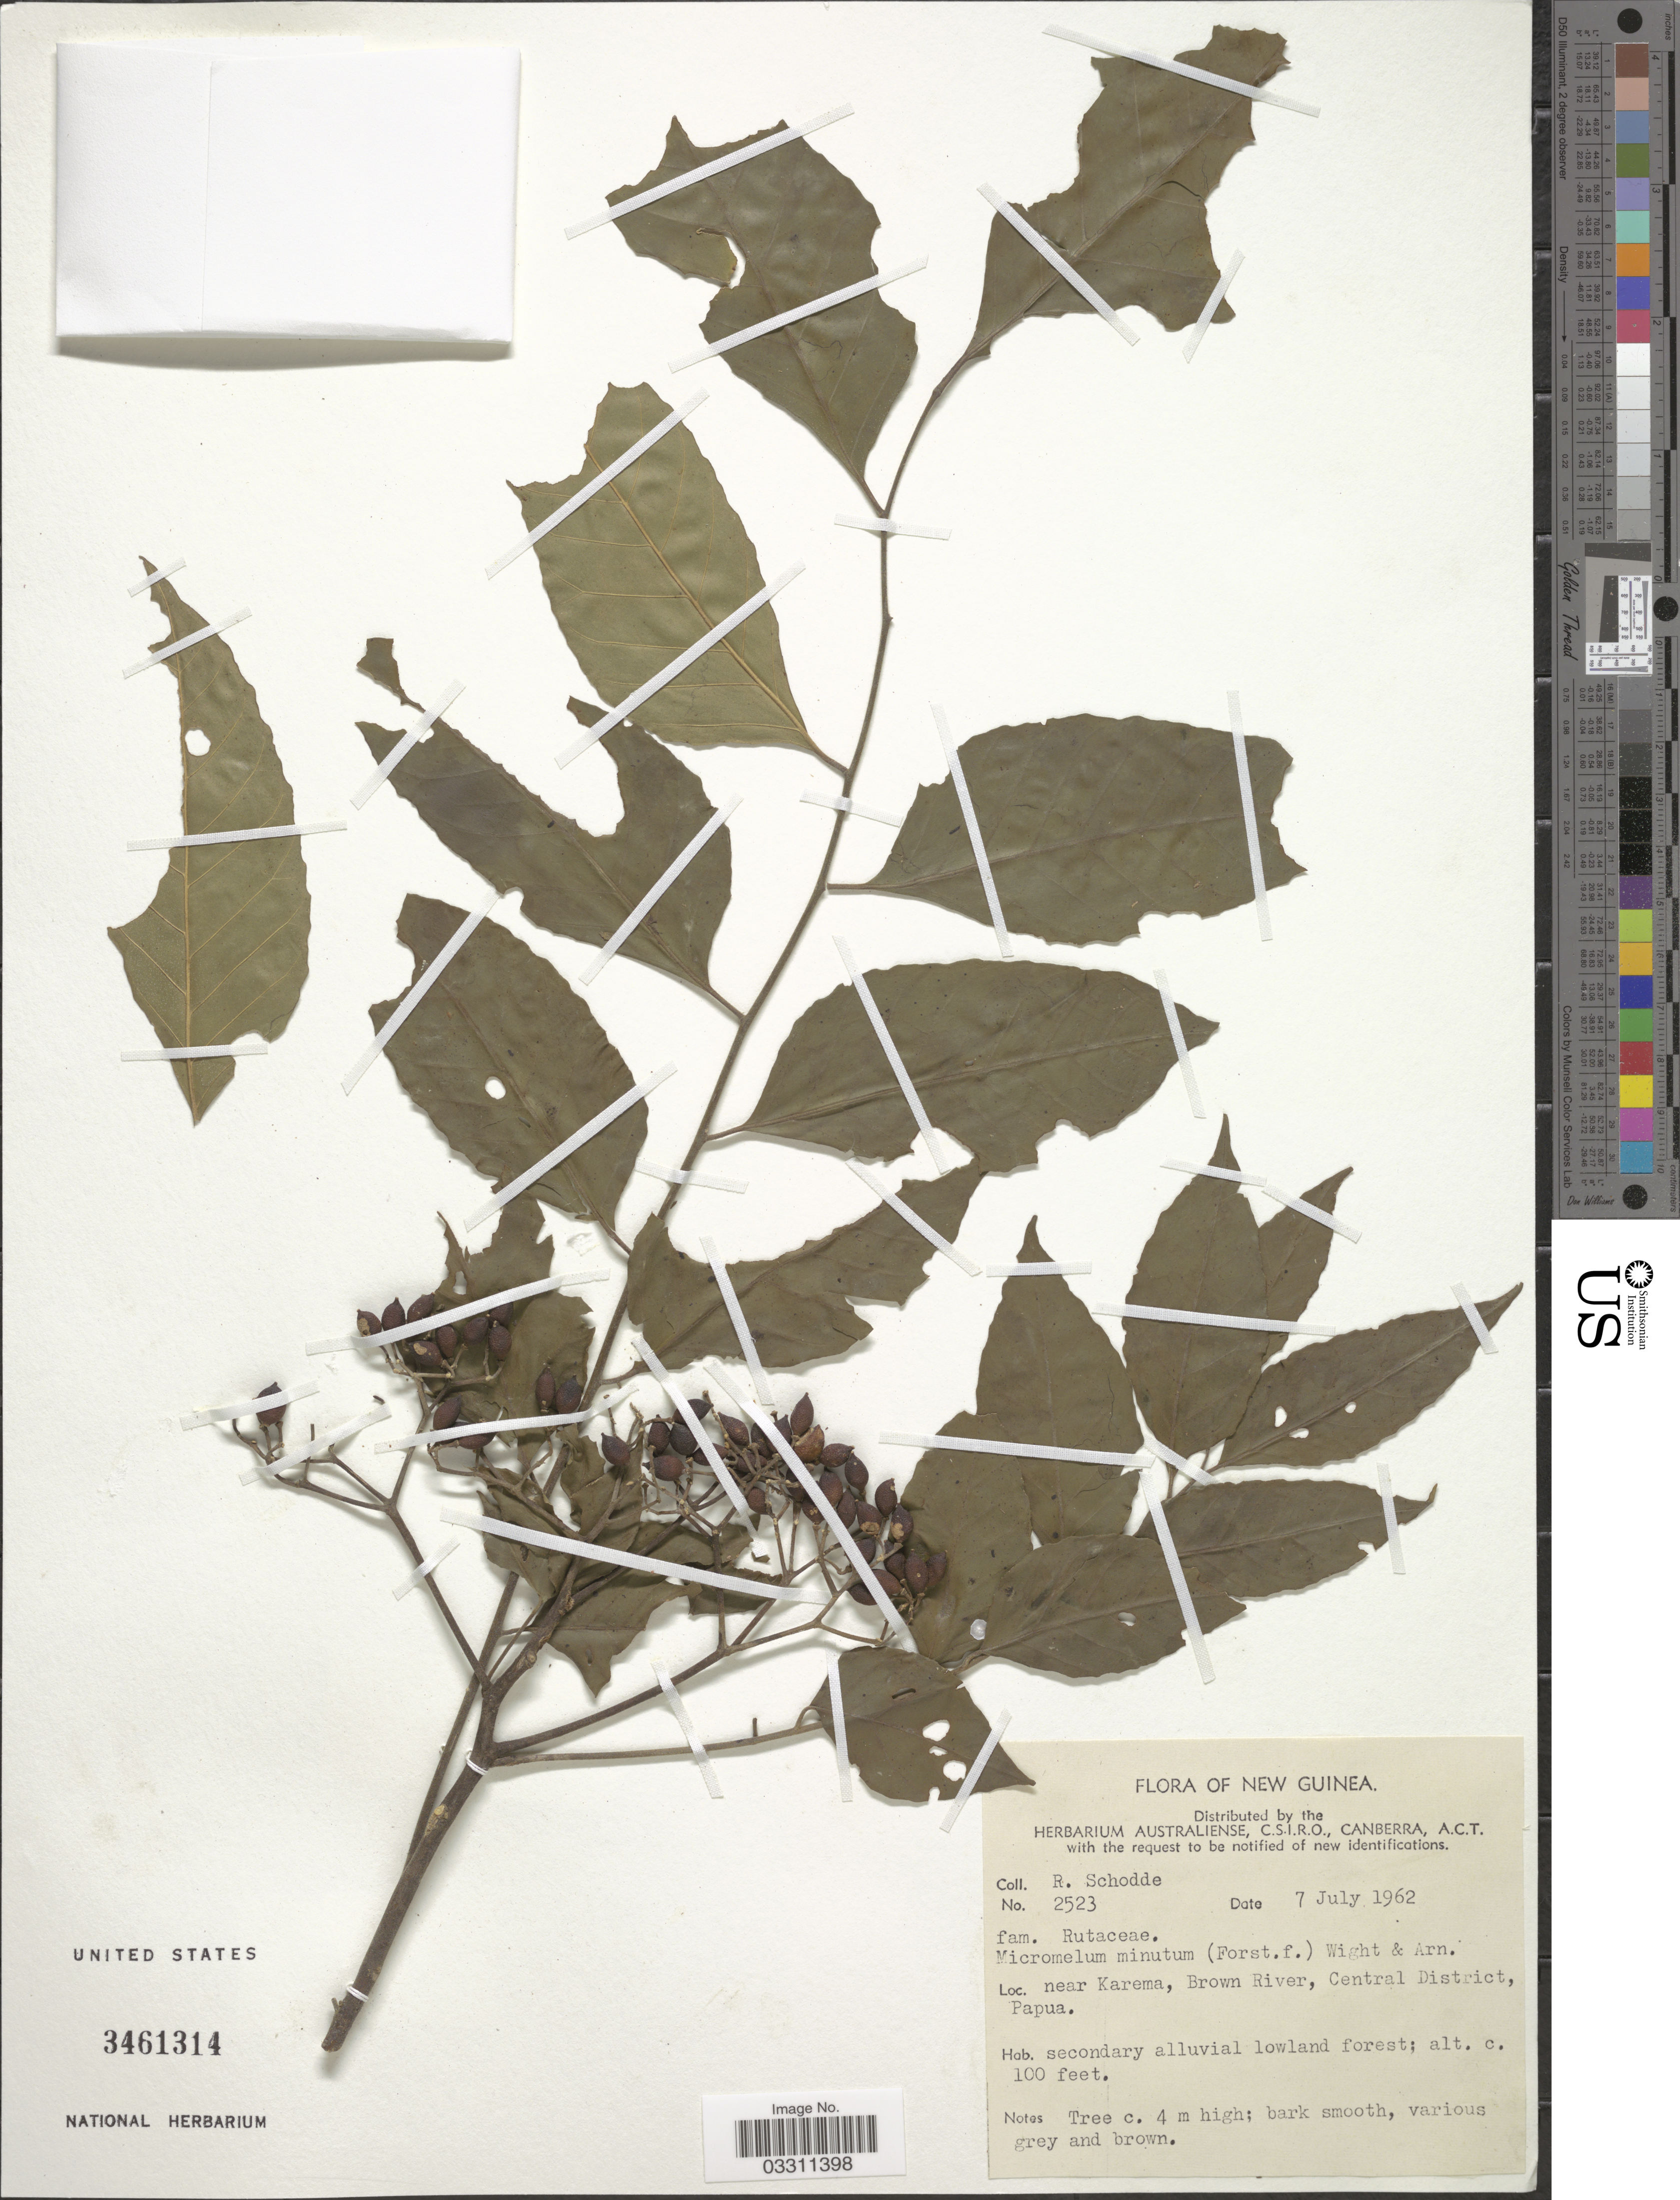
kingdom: Plantae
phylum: Tracheophyta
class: Magnoliopsida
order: Sapindales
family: Rutaceae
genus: Micromelum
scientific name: Micromelum minutum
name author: (G. Forst.) Wight & Arn.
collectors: R. Schodde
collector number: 2523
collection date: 1962-07-07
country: Papua New Guinea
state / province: Central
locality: New Guinea. Near Karema, Brown River, Central District, Papua.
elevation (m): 30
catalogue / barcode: US 3461314